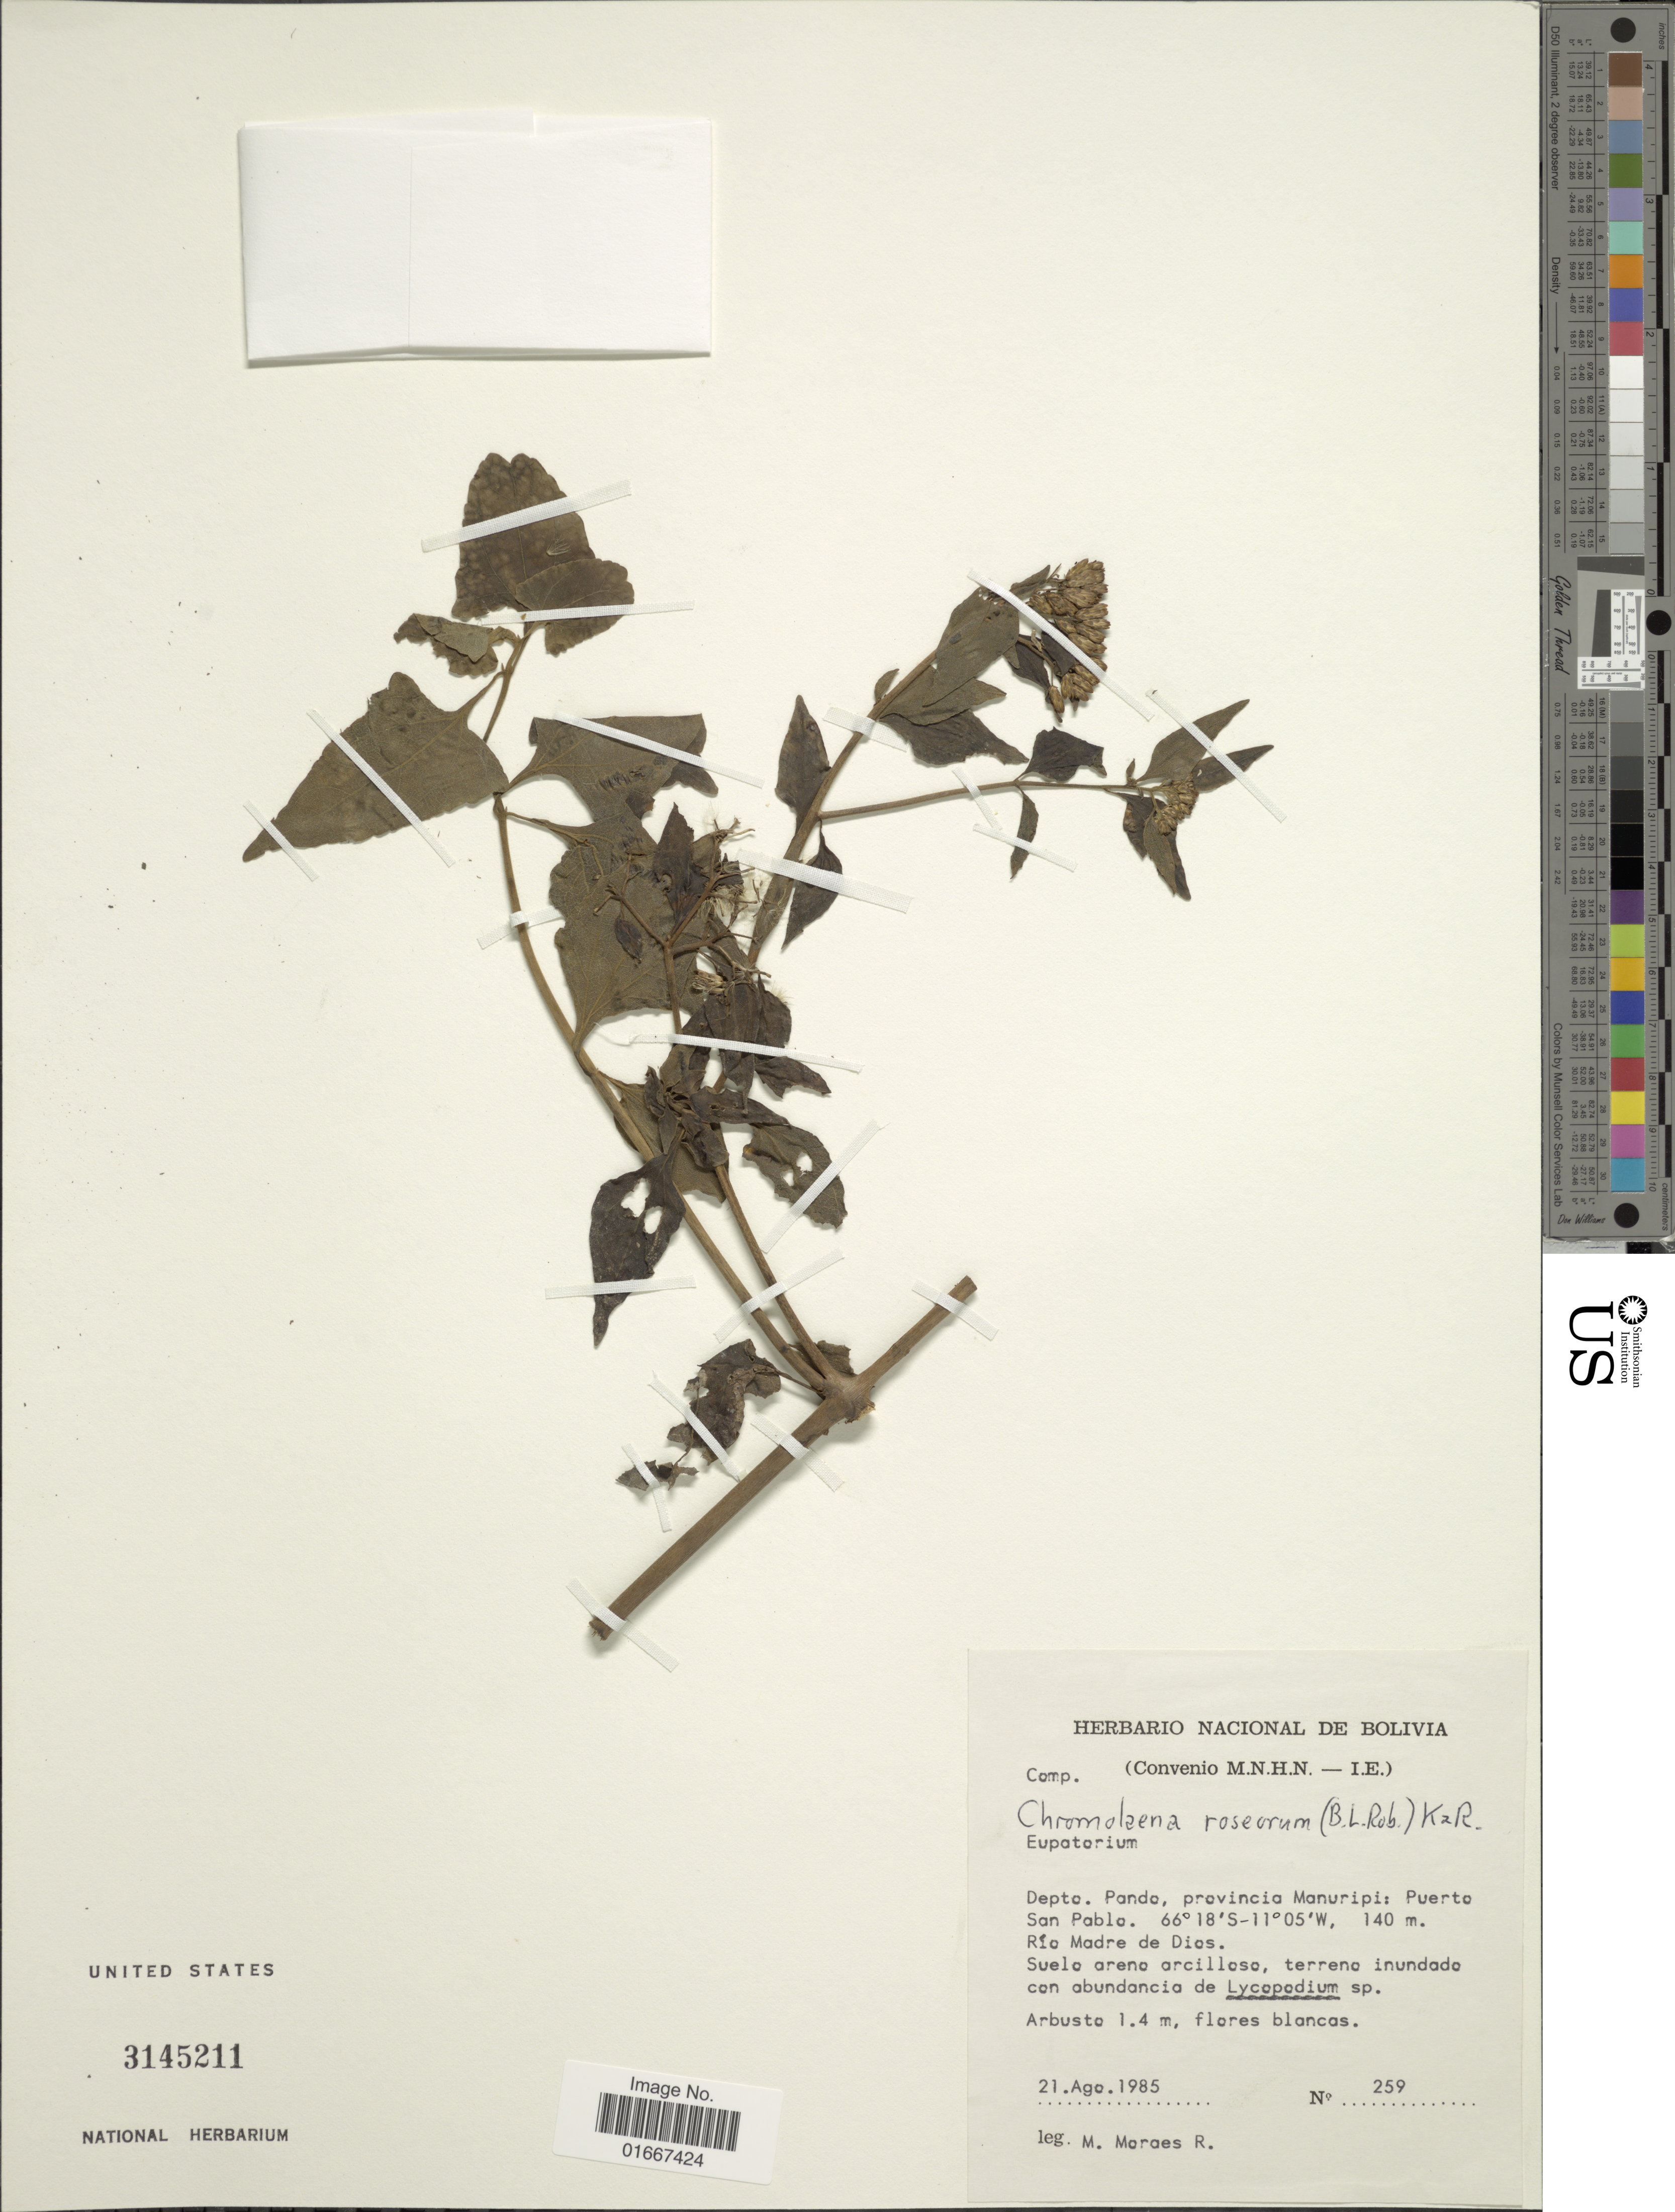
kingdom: Plantae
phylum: Tracheophyta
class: Magnoliopsida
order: Asterales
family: Asteraceae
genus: Chromolaena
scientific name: Chromolaena roseorum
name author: (B.L. Rob.) R.M. King & H. Rob.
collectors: M. Moraes R.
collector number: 259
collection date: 1985-08-21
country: Bolivia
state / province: Pando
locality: Provincia Manuripi: Puerto San Pablo, Rio Madre de Dios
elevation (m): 140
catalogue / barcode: US 3145211